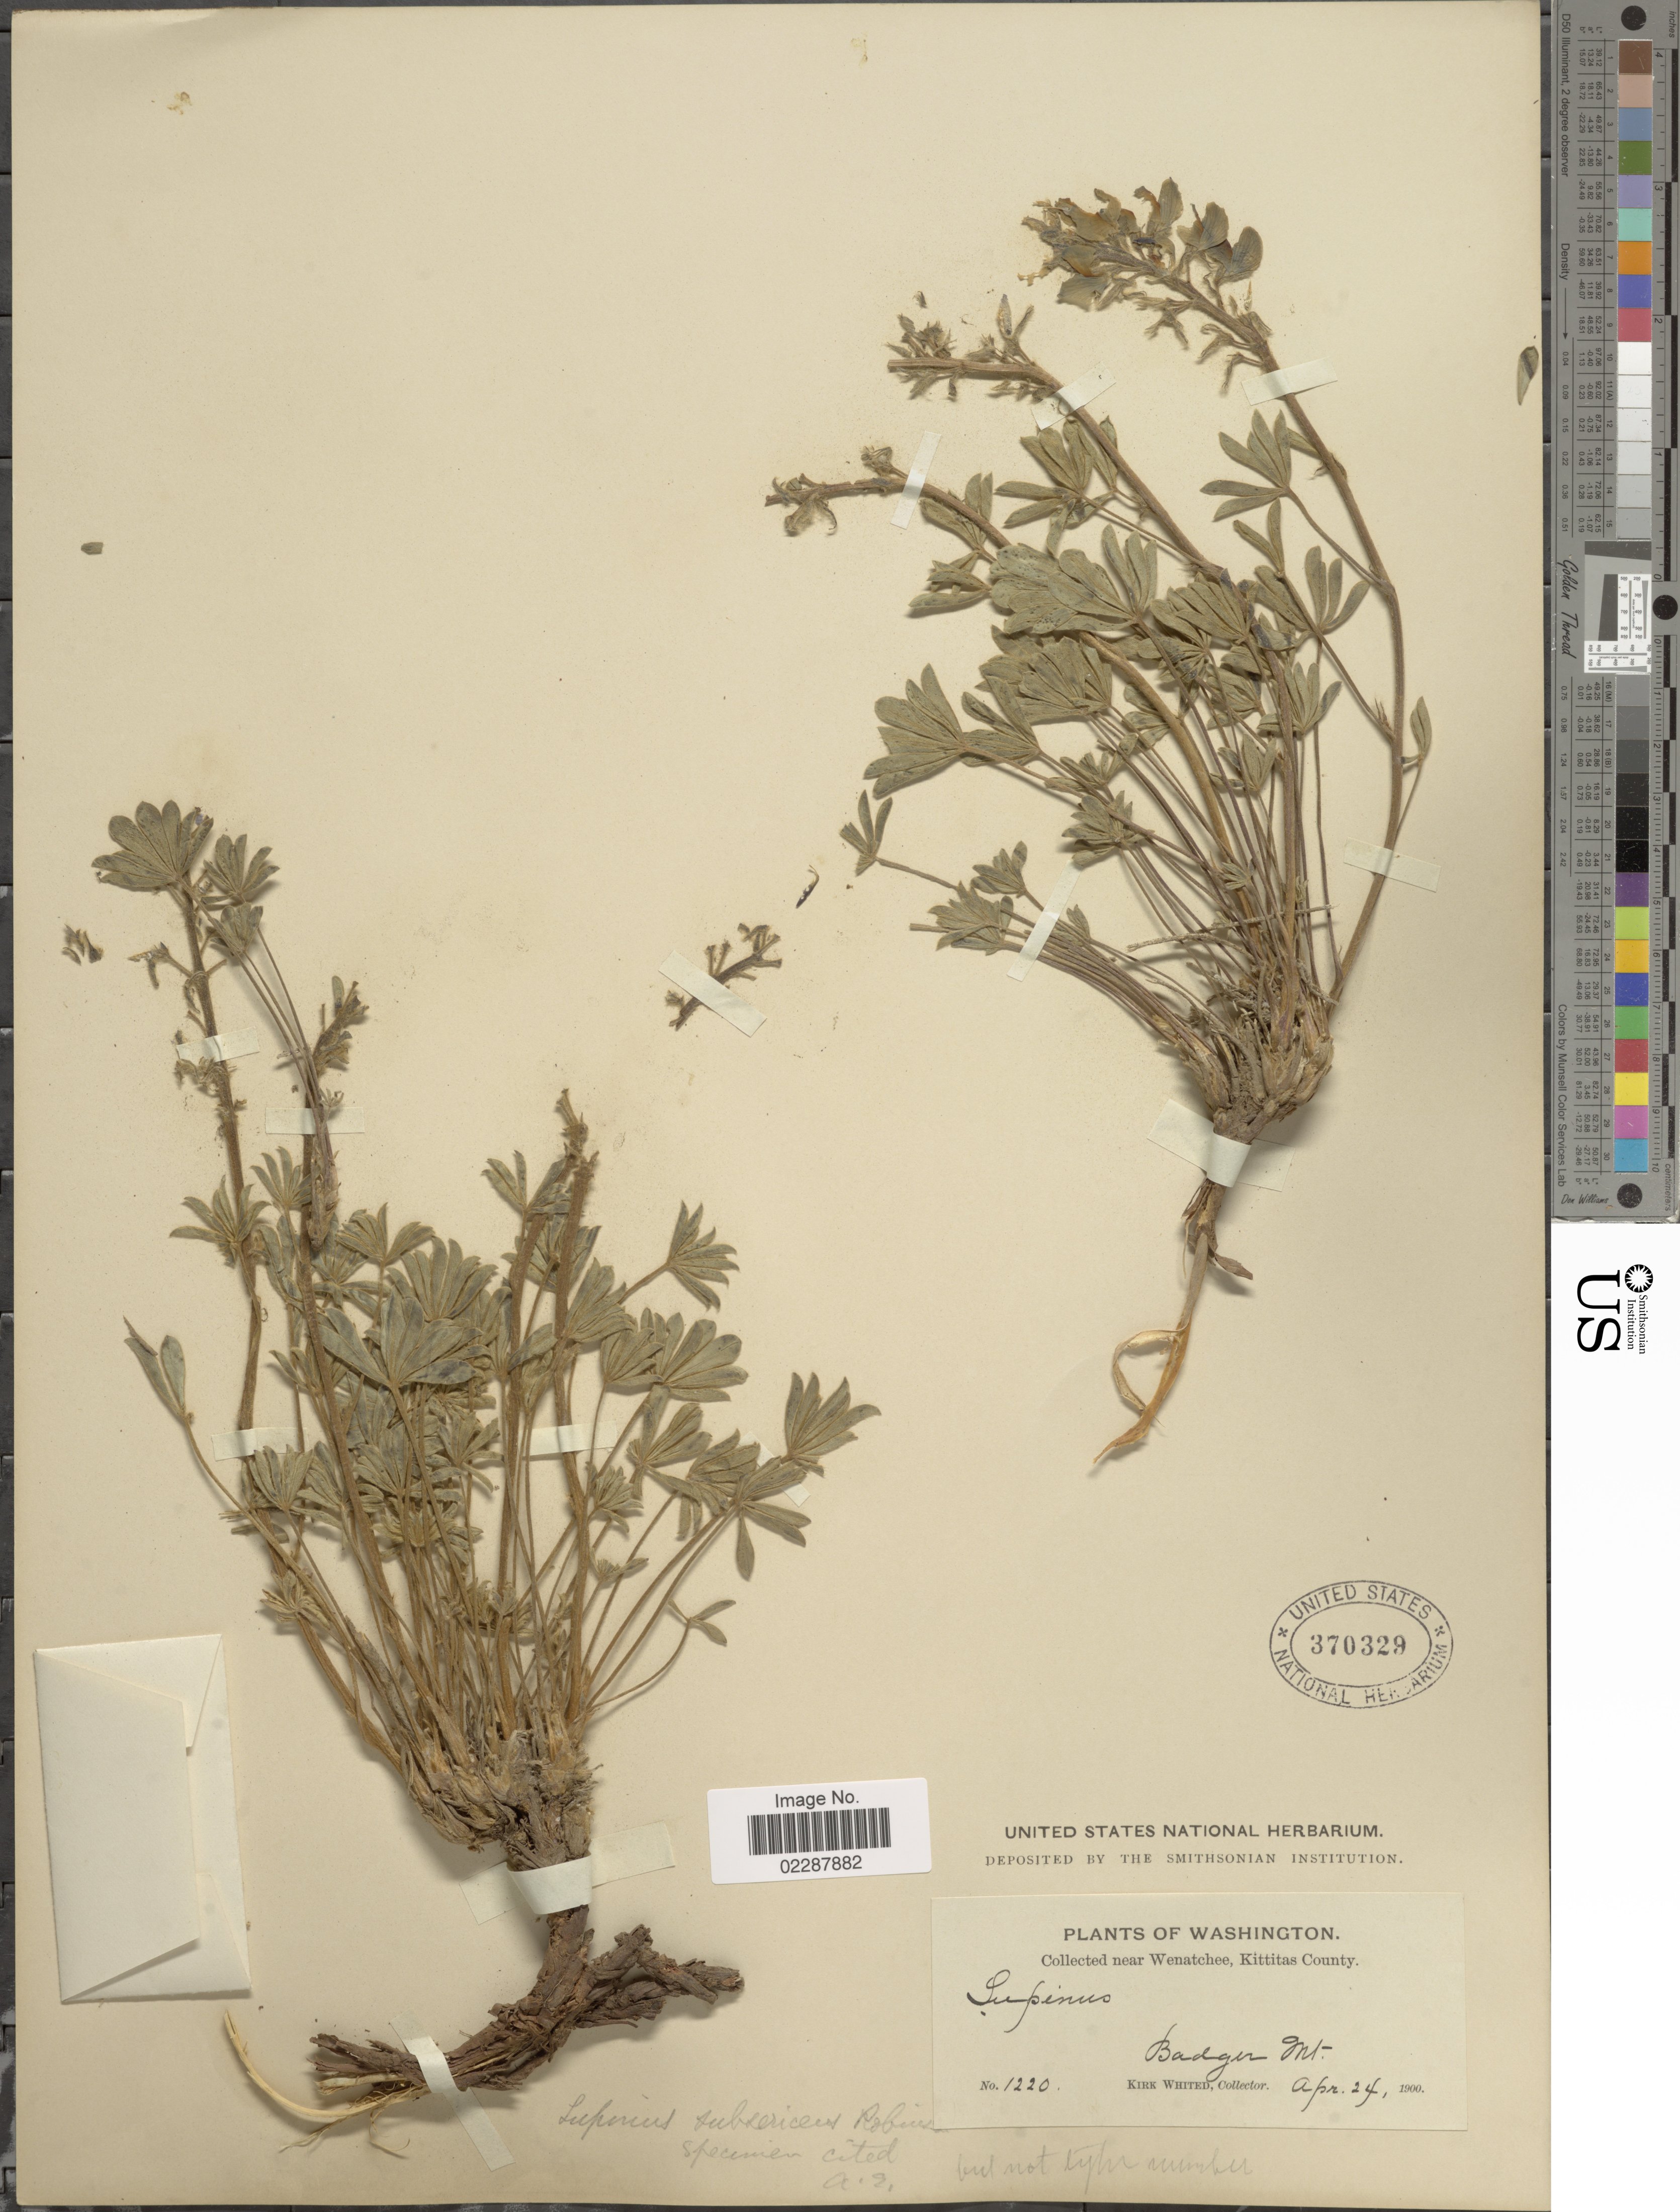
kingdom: Plantae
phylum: Tracheophyta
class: Magnoliopsida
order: Fabales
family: Fabaceae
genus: Lupinus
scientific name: Lupinus subsericeus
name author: B.L. Rob.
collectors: K. Whited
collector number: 1220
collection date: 1900-04-24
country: United States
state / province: Washington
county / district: Kittitas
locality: Near Wenatchee, Kittitas County, Badger Mt.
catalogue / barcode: US 370329